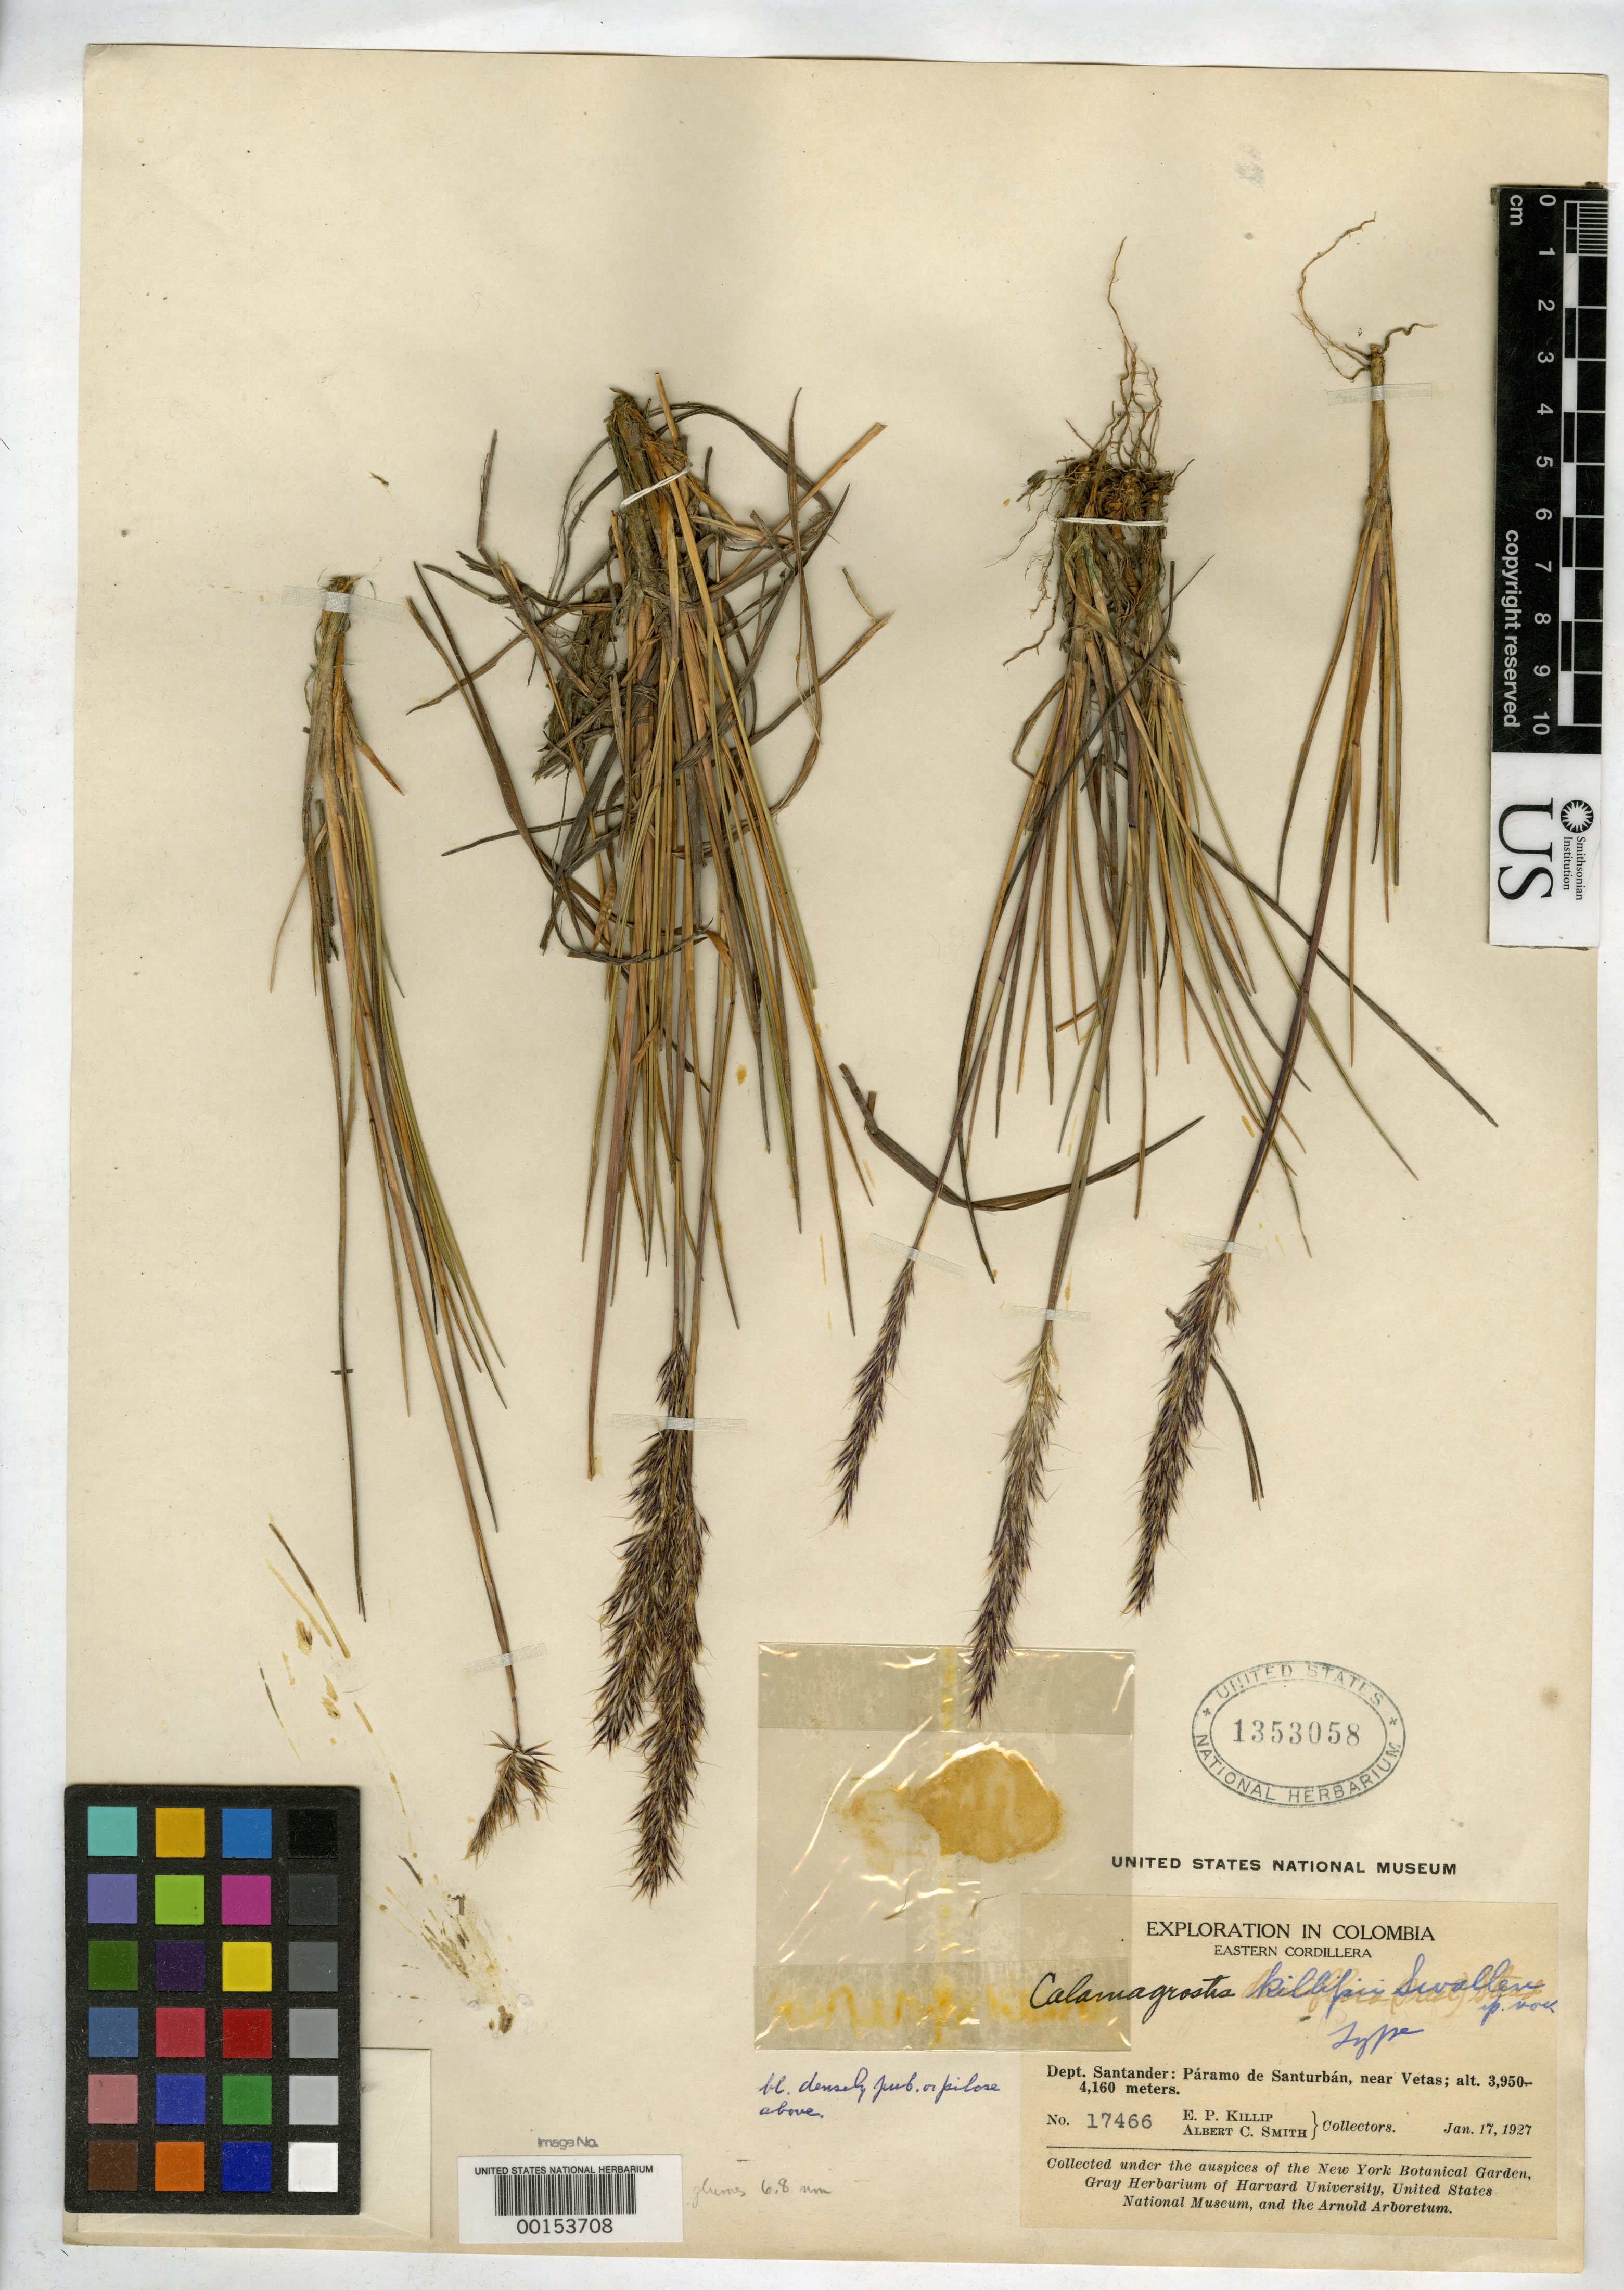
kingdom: Plantae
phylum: Tracheophyta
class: Liliopsida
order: Poales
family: Poaceae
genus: Calamagrostis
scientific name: Calamagrostis killipii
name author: Swallen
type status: Holotype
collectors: E. P. Killip & A. C. Smith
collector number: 17466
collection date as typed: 17 Jan 1927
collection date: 1927-01-17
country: Colombia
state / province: Santander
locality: Dept. Santander: Paramo de Santurban, near Vetas, Eastern Cordillera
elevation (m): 3950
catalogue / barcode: US 1353058